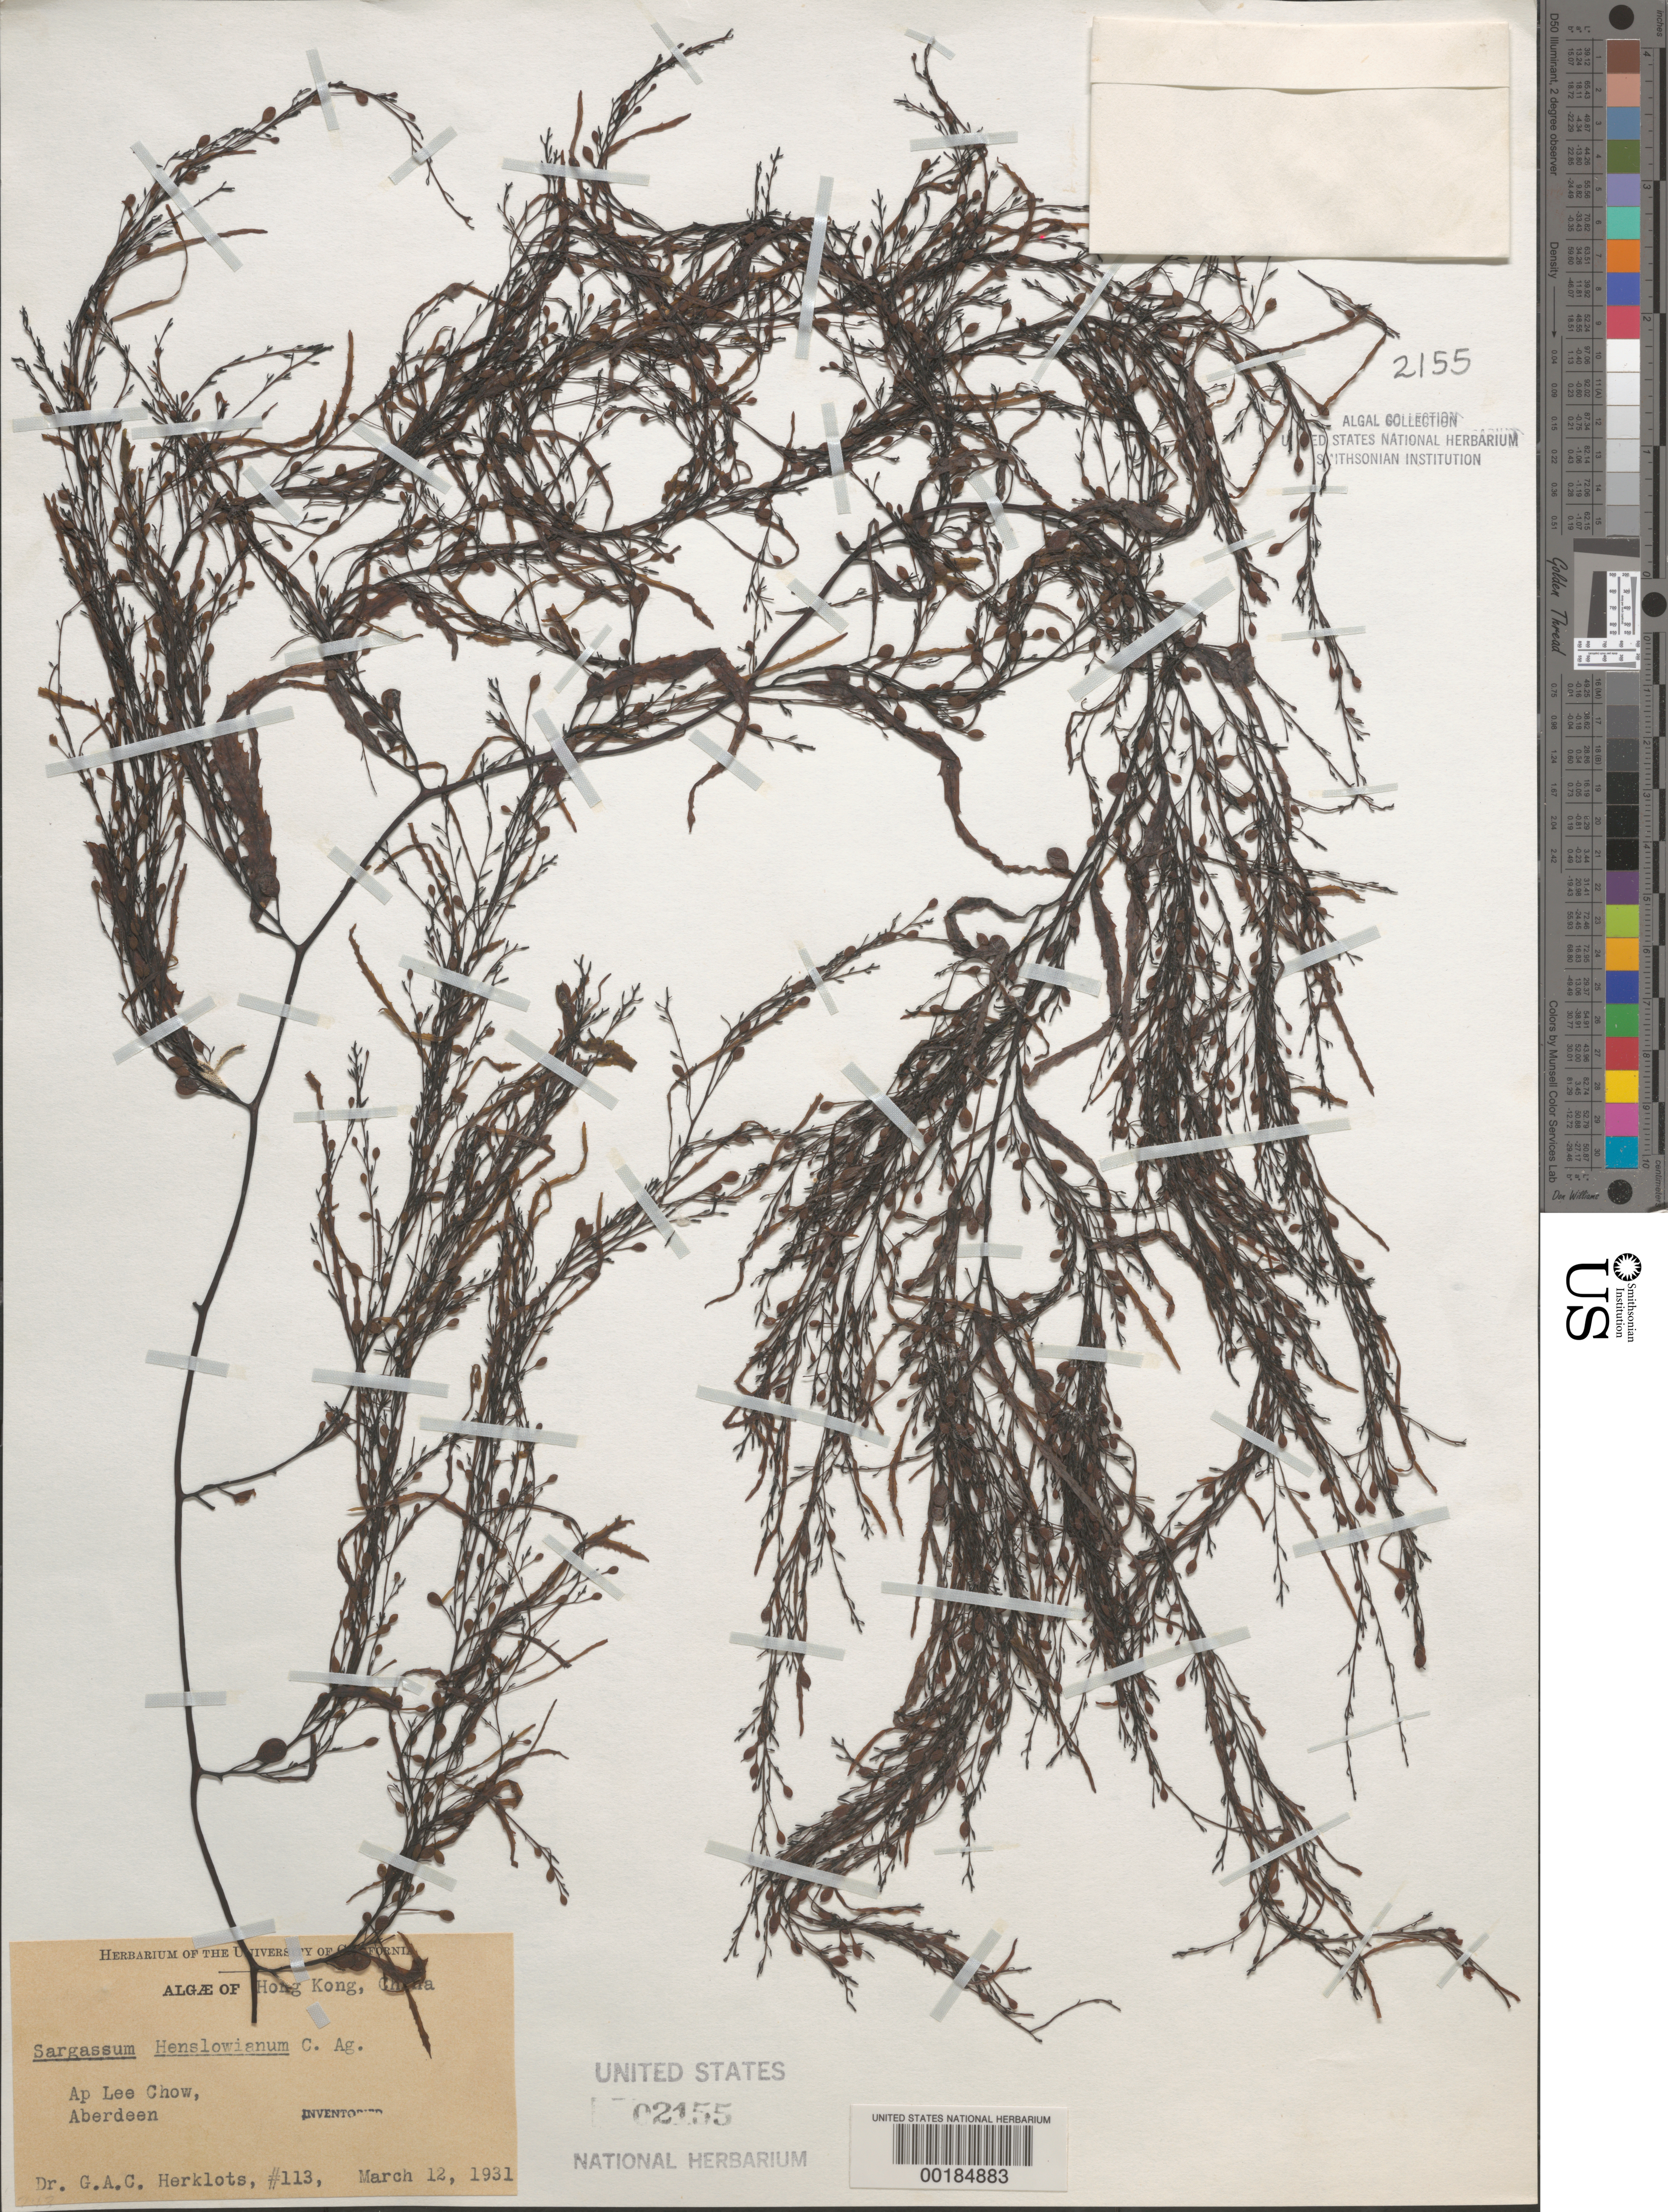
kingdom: Chromista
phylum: Ochrophyta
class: Phaeophyceae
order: Fucales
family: Sargassaceae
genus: Sargassum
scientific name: Sargassum henslowianum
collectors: G. Herklots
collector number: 113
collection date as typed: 12 Mar 1931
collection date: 1931-03-12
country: China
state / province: Hong Kong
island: Hong Kong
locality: Ap Lee Chow, Aberdeen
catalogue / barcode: US 2155